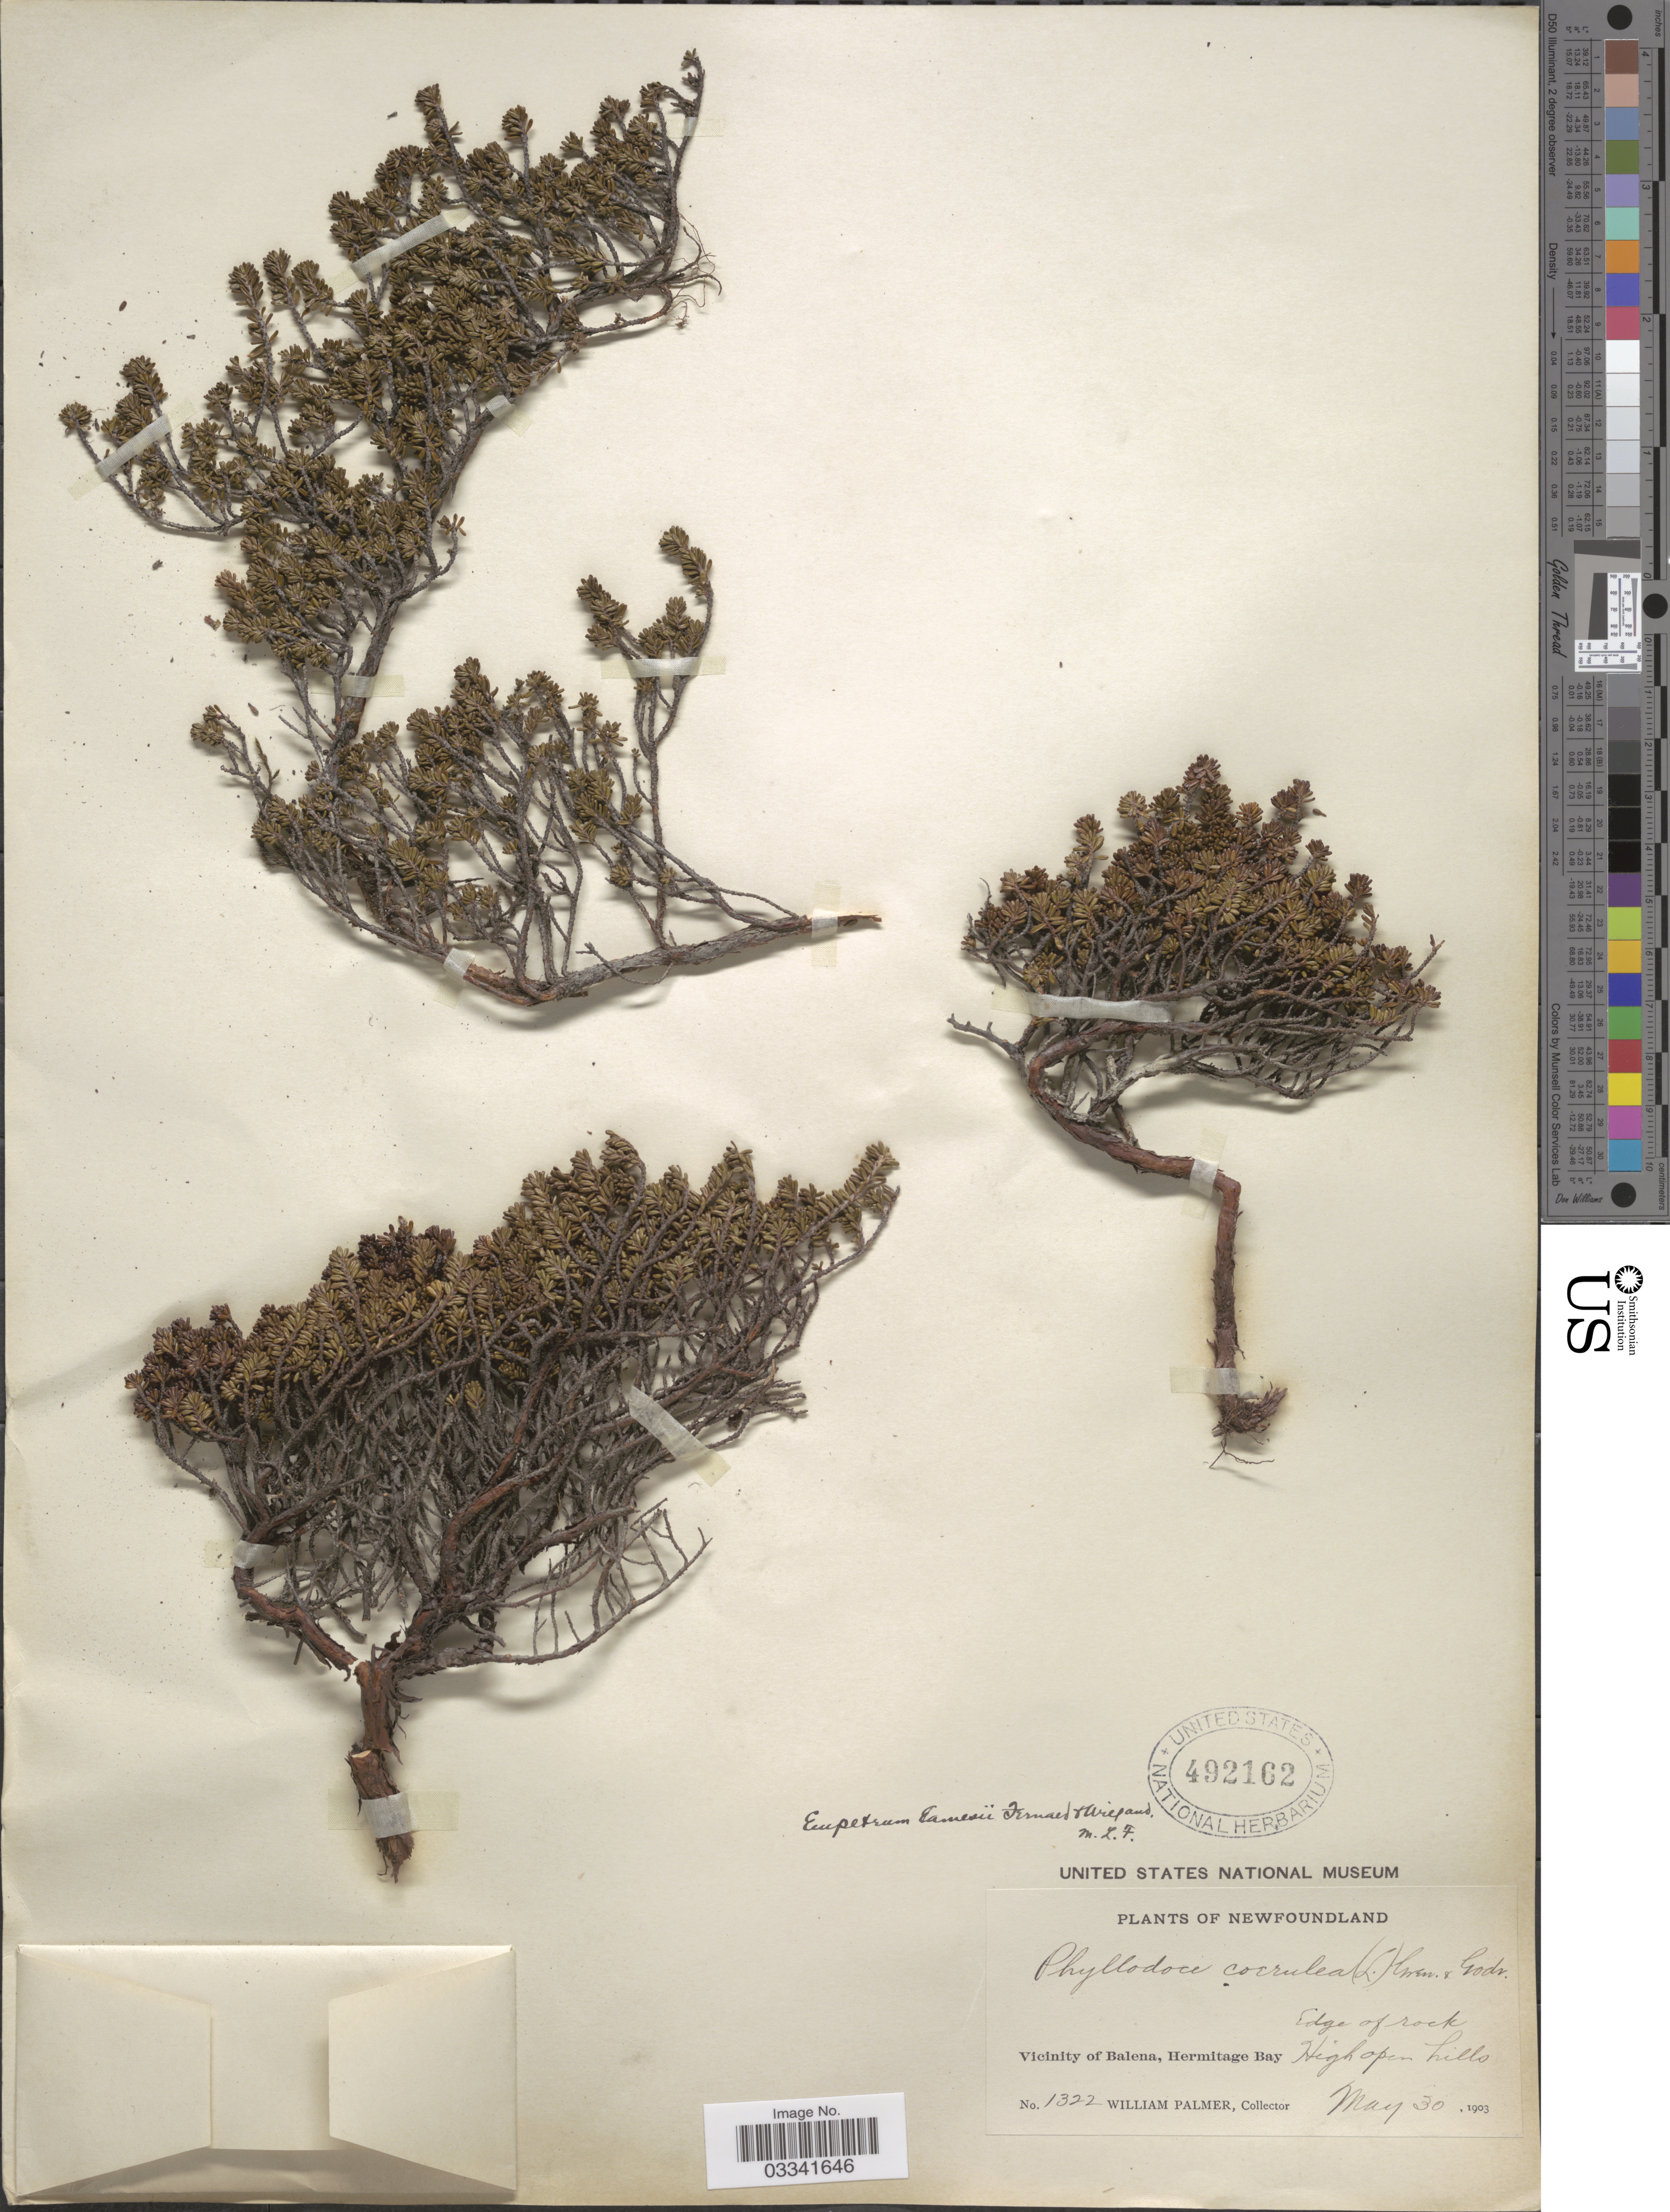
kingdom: Plantae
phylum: Tracheophyta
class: Magnoliopsida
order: Ericales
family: Ericaceae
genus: Empetrum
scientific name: Empetrum eamesii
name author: Fernald & Wiegand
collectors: W. Palmer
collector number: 1322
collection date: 1903-05-30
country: Canada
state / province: Newfoundland and Labrador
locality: Vicinity of Balena, Hermitage Bay.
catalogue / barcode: US 492162